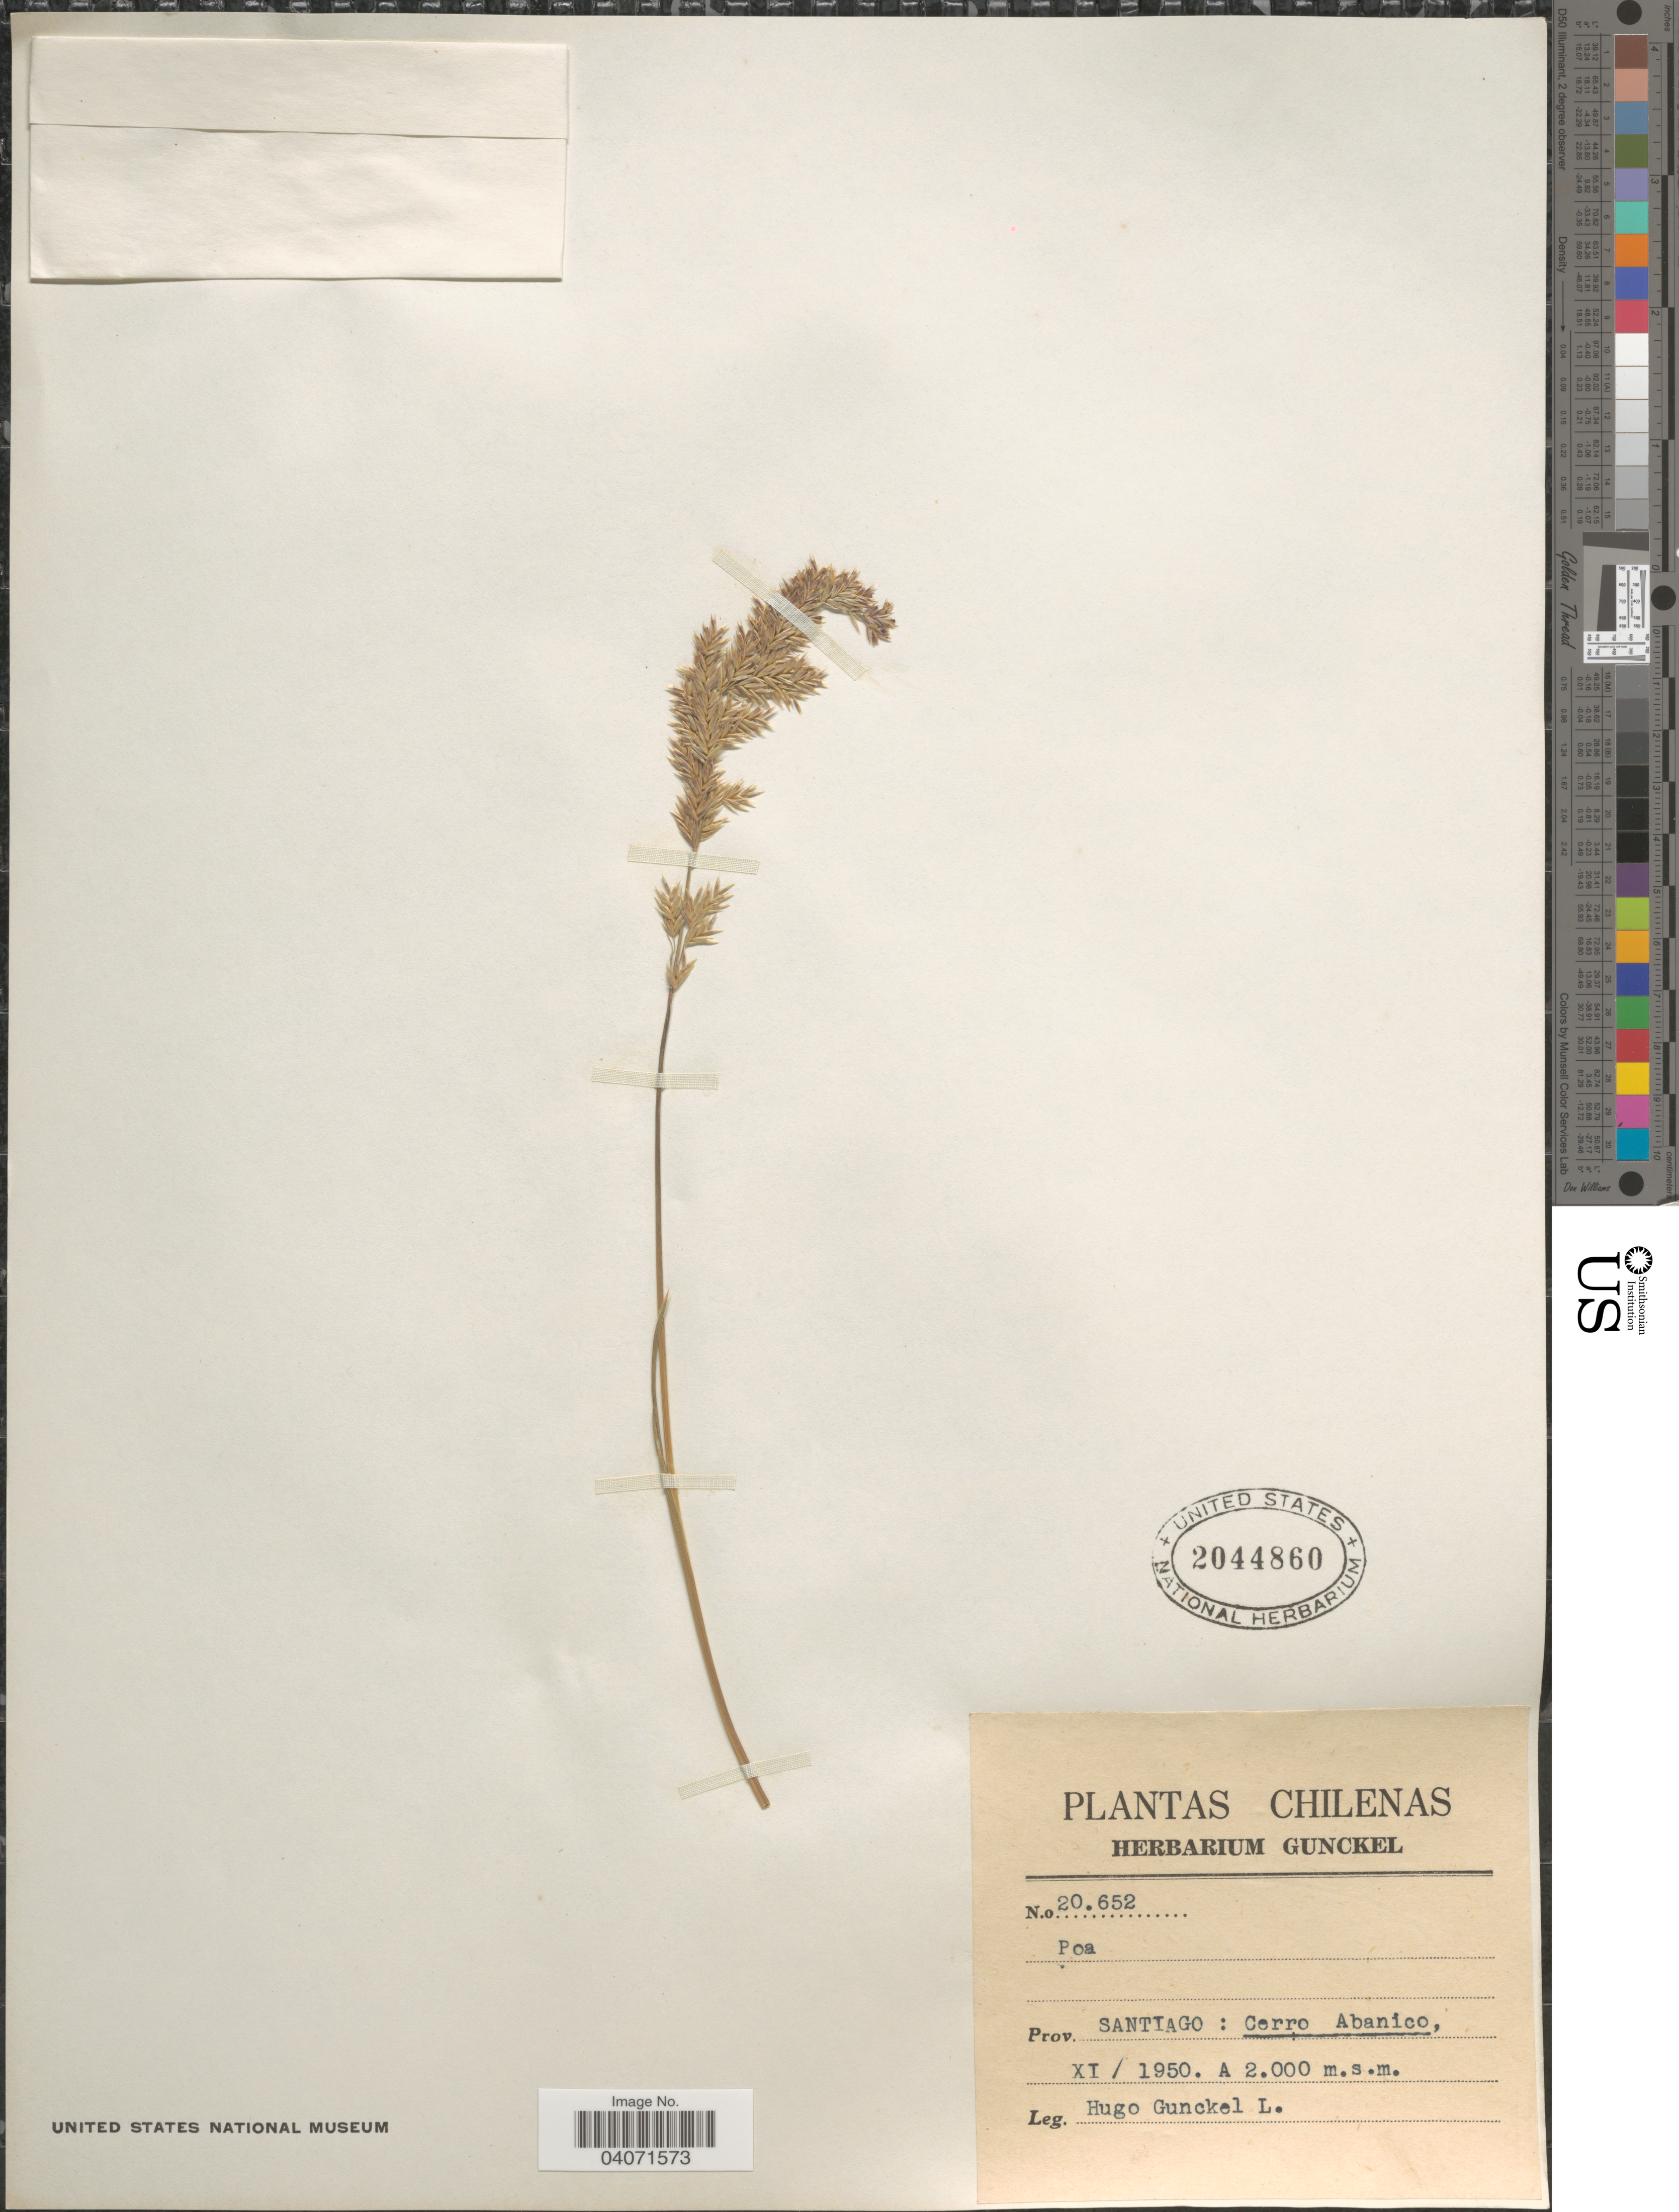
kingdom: Plantae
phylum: Tracheophyta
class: Liliopsida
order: Poales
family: Poaceae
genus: Poa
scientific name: Poa sp.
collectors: H. Gunckel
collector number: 20652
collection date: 1950-11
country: Chile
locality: Prov. Santiago: Cerro Abanico.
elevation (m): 1950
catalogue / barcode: US 2044860